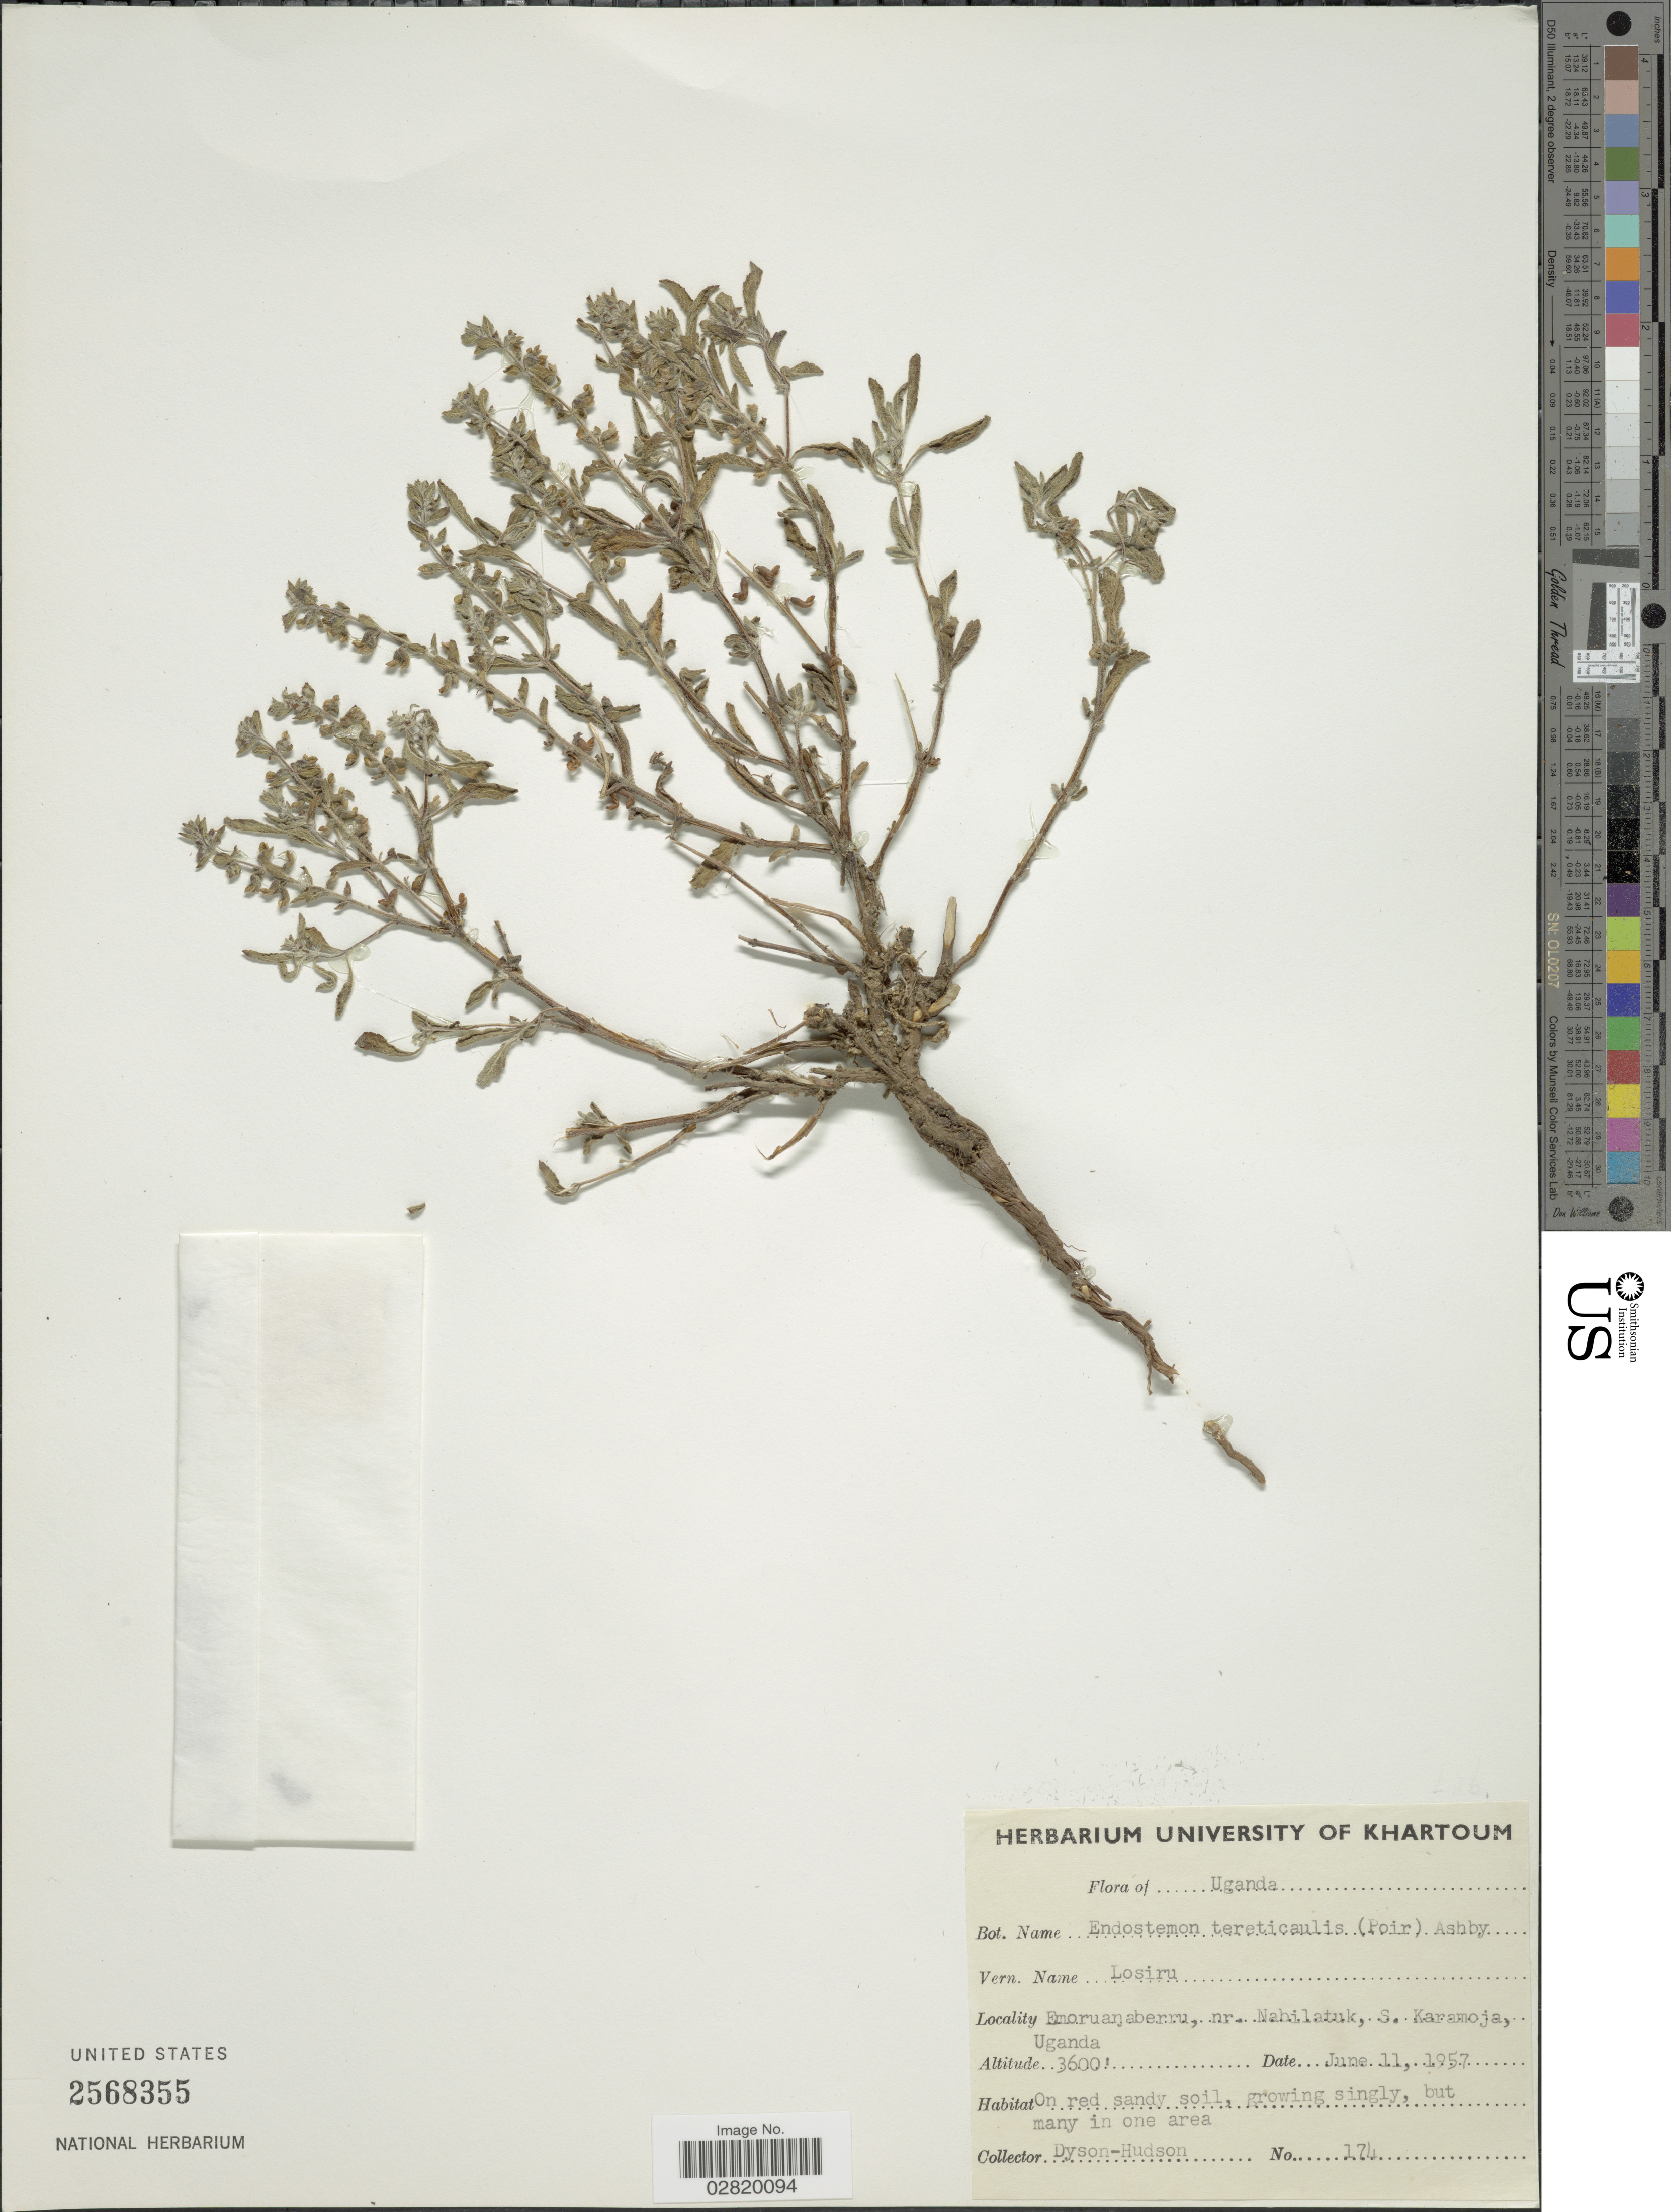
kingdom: Plantae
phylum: Tracheophyta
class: Magnoliopsida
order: Lamiales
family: Lamiaceae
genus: Endostemon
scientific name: Endostemon tereticaulis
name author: (M.R. Ashby) Poir.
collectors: Dyson-Hudson, --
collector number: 174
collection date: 1957-06-11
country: Uganda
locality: Emoruanaberru, nr. Nabilatuk, S. Karamoja.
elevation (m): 1097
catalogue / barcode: US 2568355